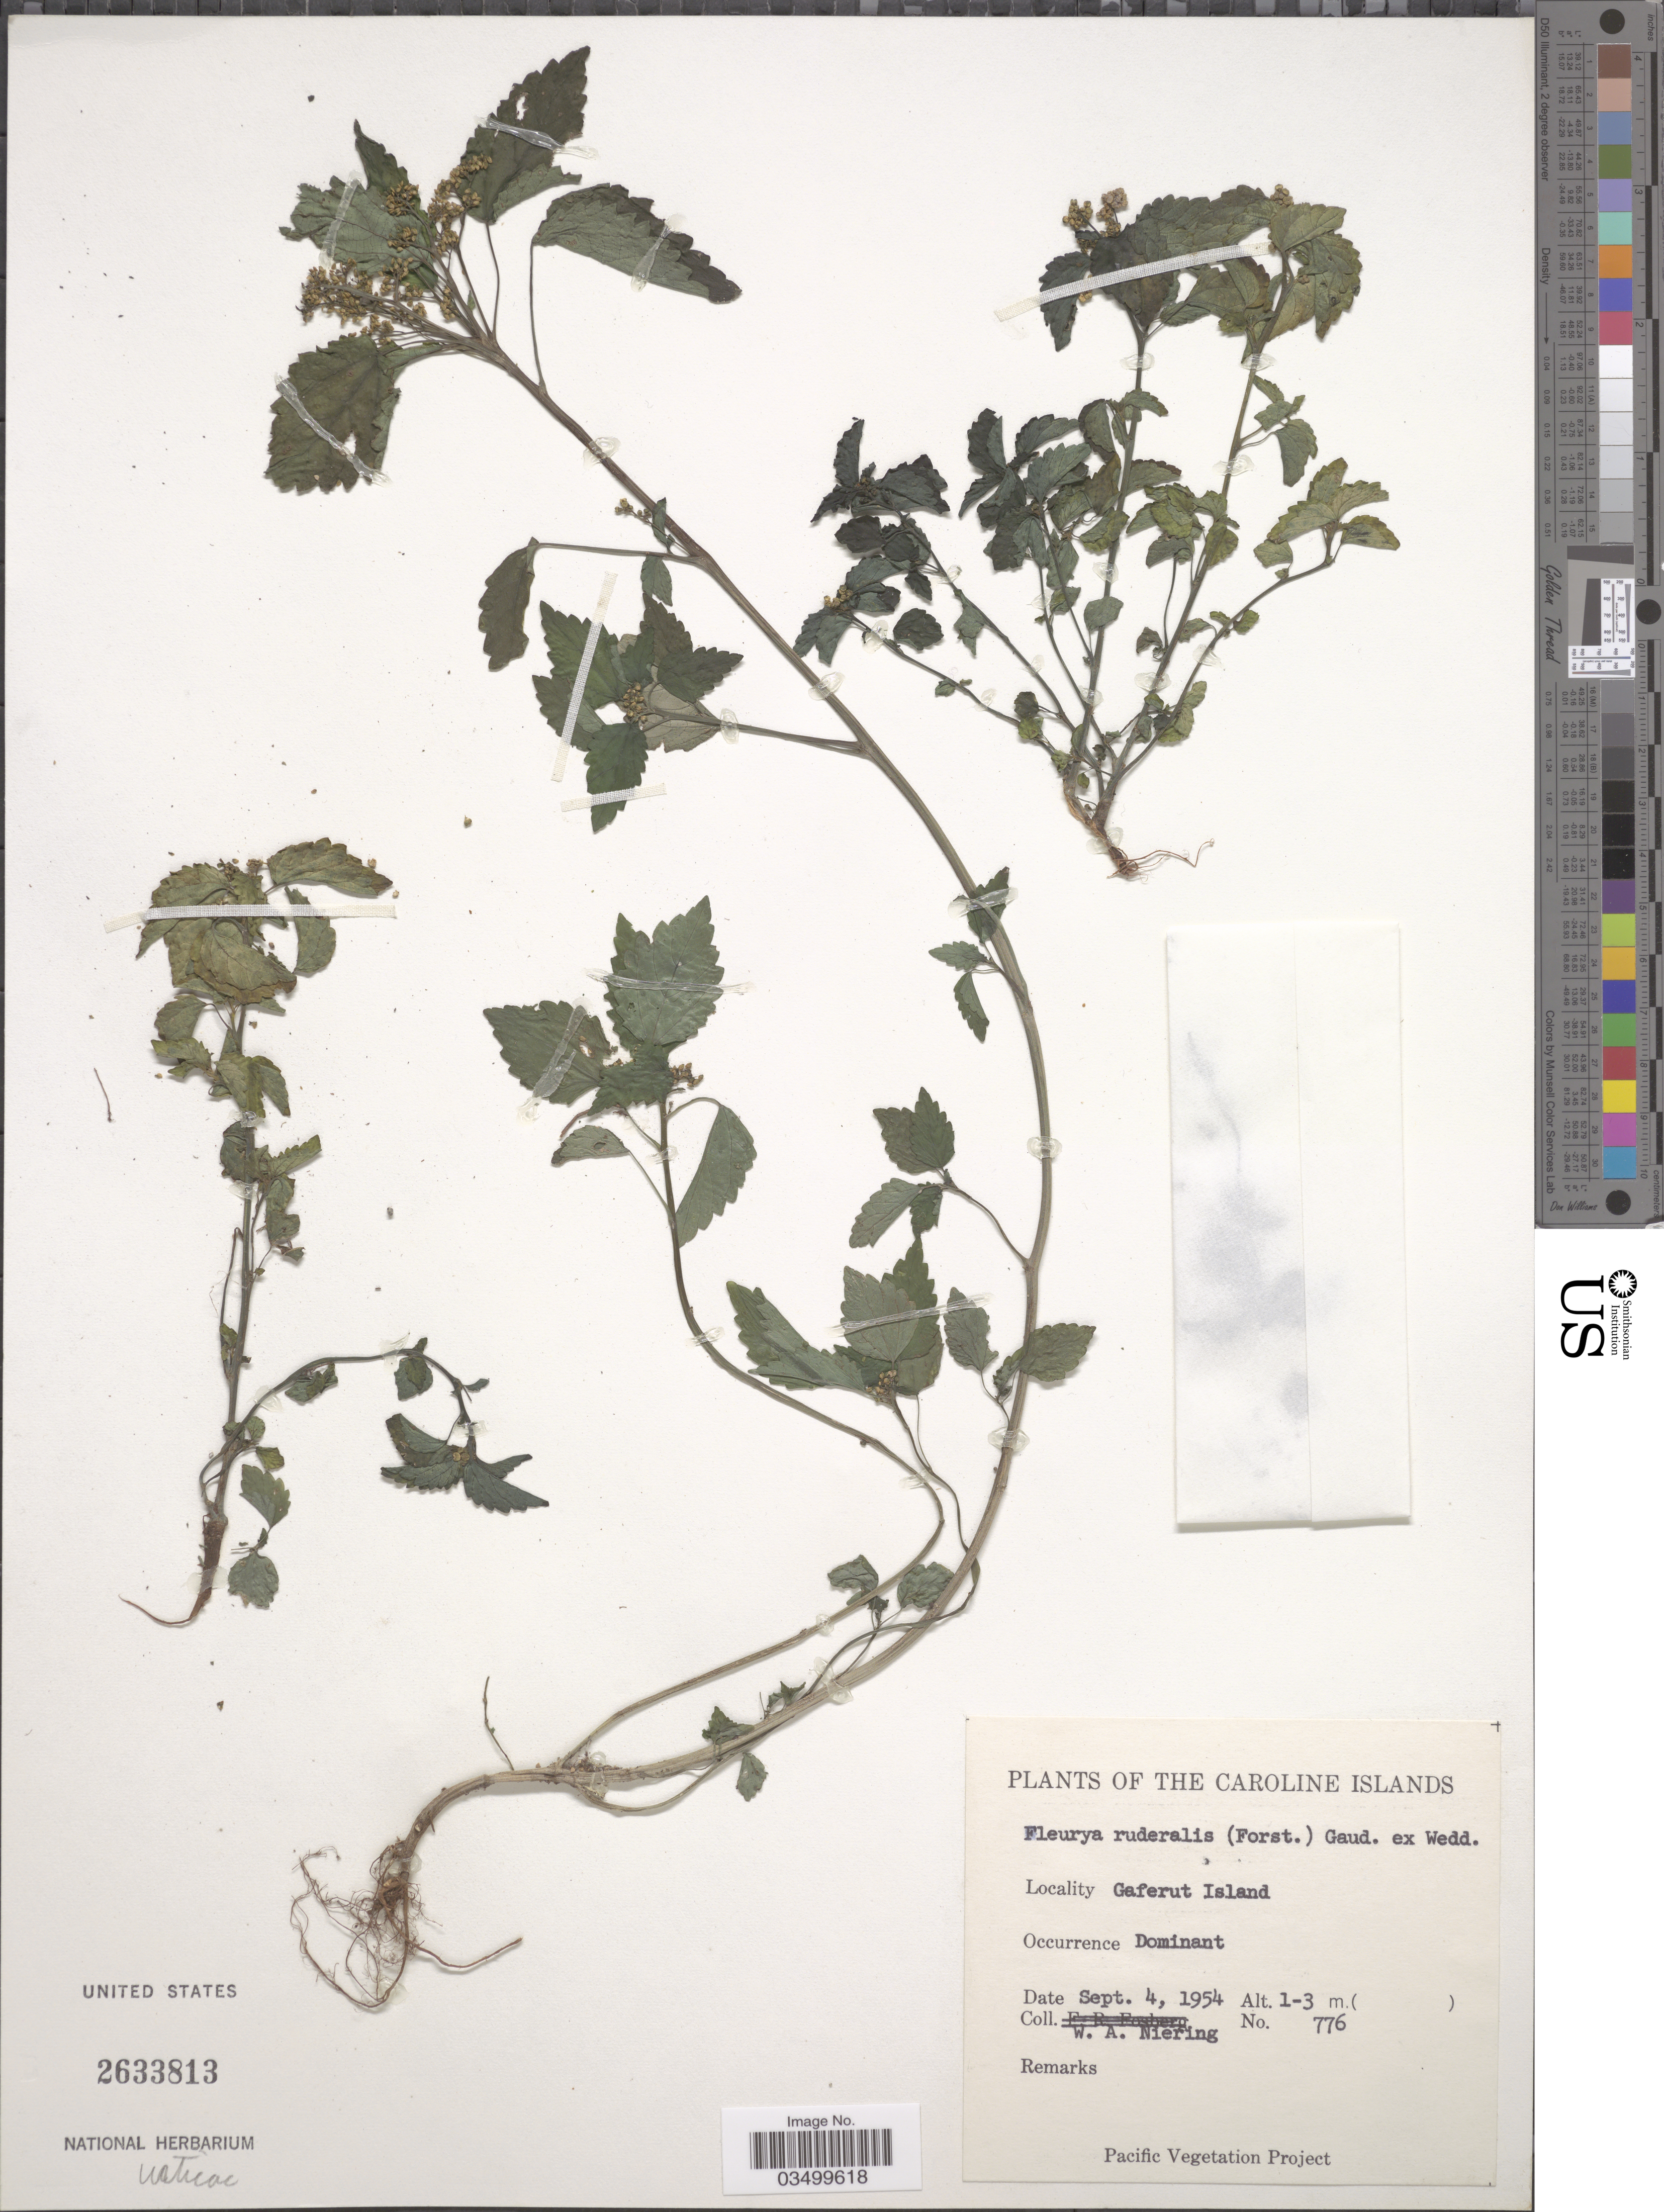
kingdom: Plantae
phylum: Tracheophyta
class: Magnoliopsida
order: Rosales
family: Urticaceae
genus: Laportea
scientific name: Laportea ruderalis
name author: (G. Forst.) Chew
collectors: W. Niering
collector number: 776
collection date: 1954-09-04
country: Micronesia, Federated States of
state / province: Yap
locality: Caroline Islands. Gaferut Island.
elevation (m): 1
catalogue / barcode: US 2633813